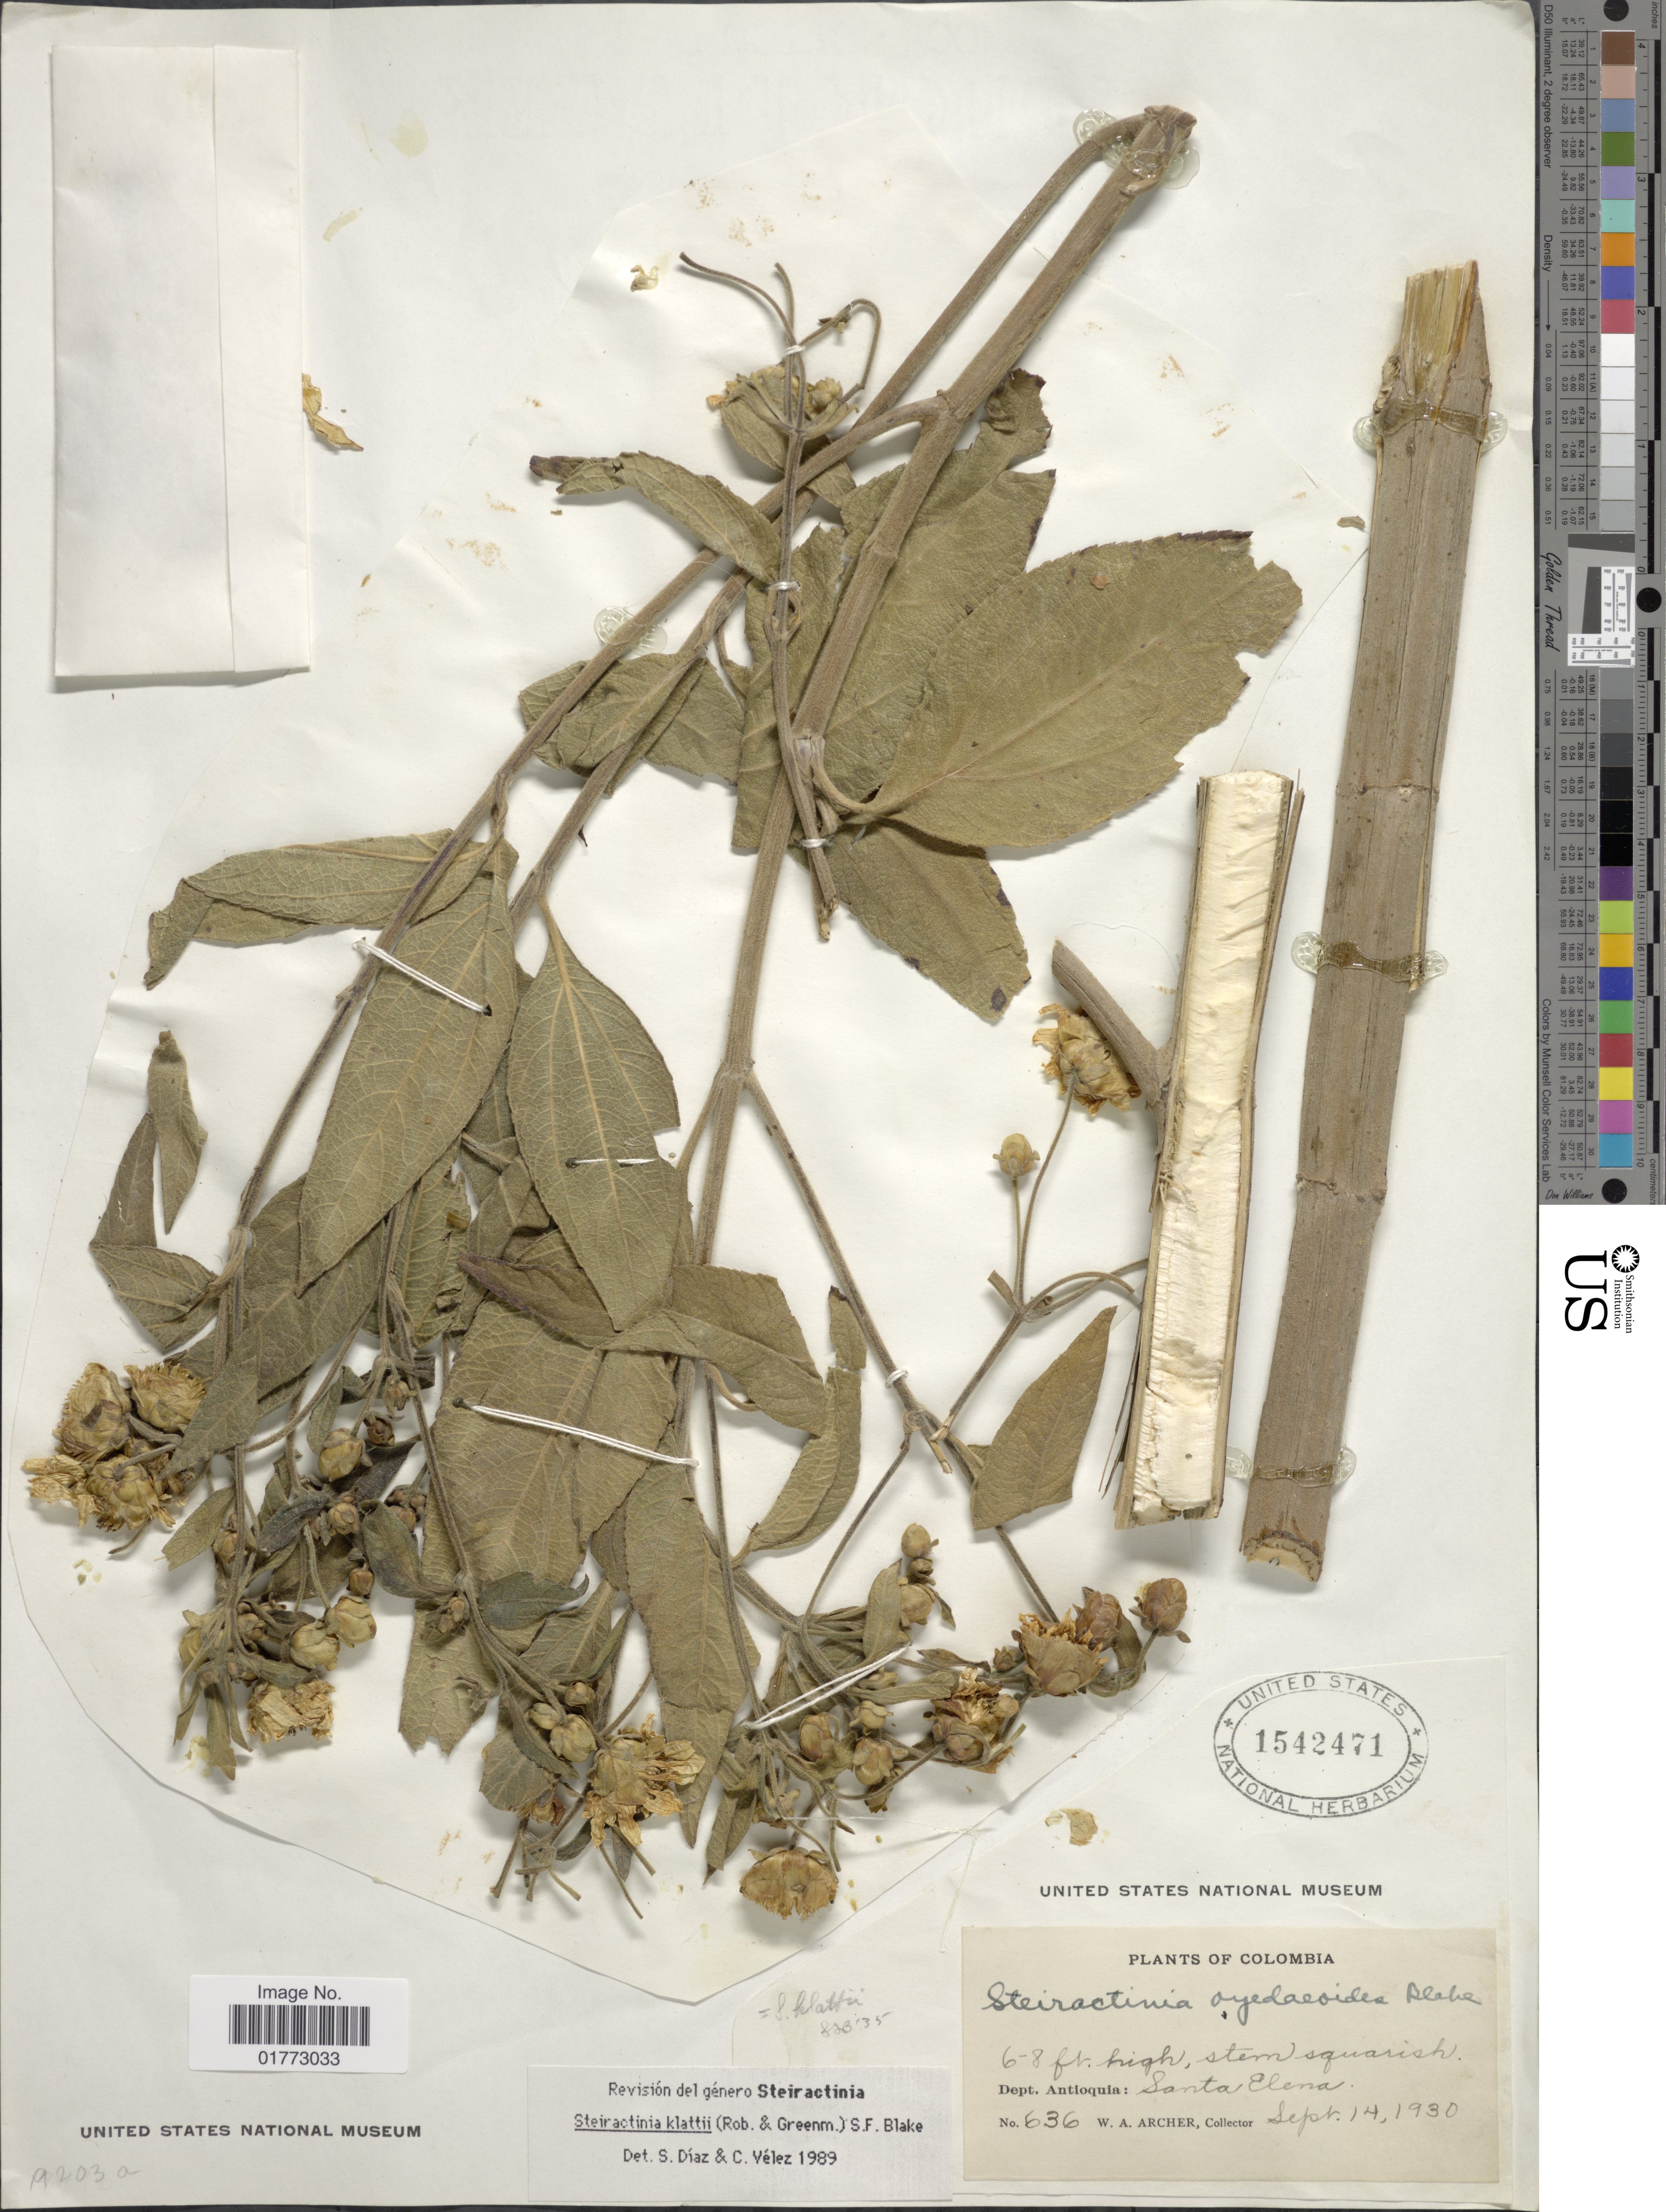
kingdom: Plantae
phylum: Tracheophyta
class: Magnoliopsida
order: Asterales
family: Asteraceae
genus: Steiractinia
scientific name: Steiractinia klattii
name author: S.F. Blake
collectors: W. A. Archer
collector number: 636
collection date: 1930-09-14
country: Colombia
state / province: Antioquia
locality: Santa Elena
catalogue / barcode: US 1542471